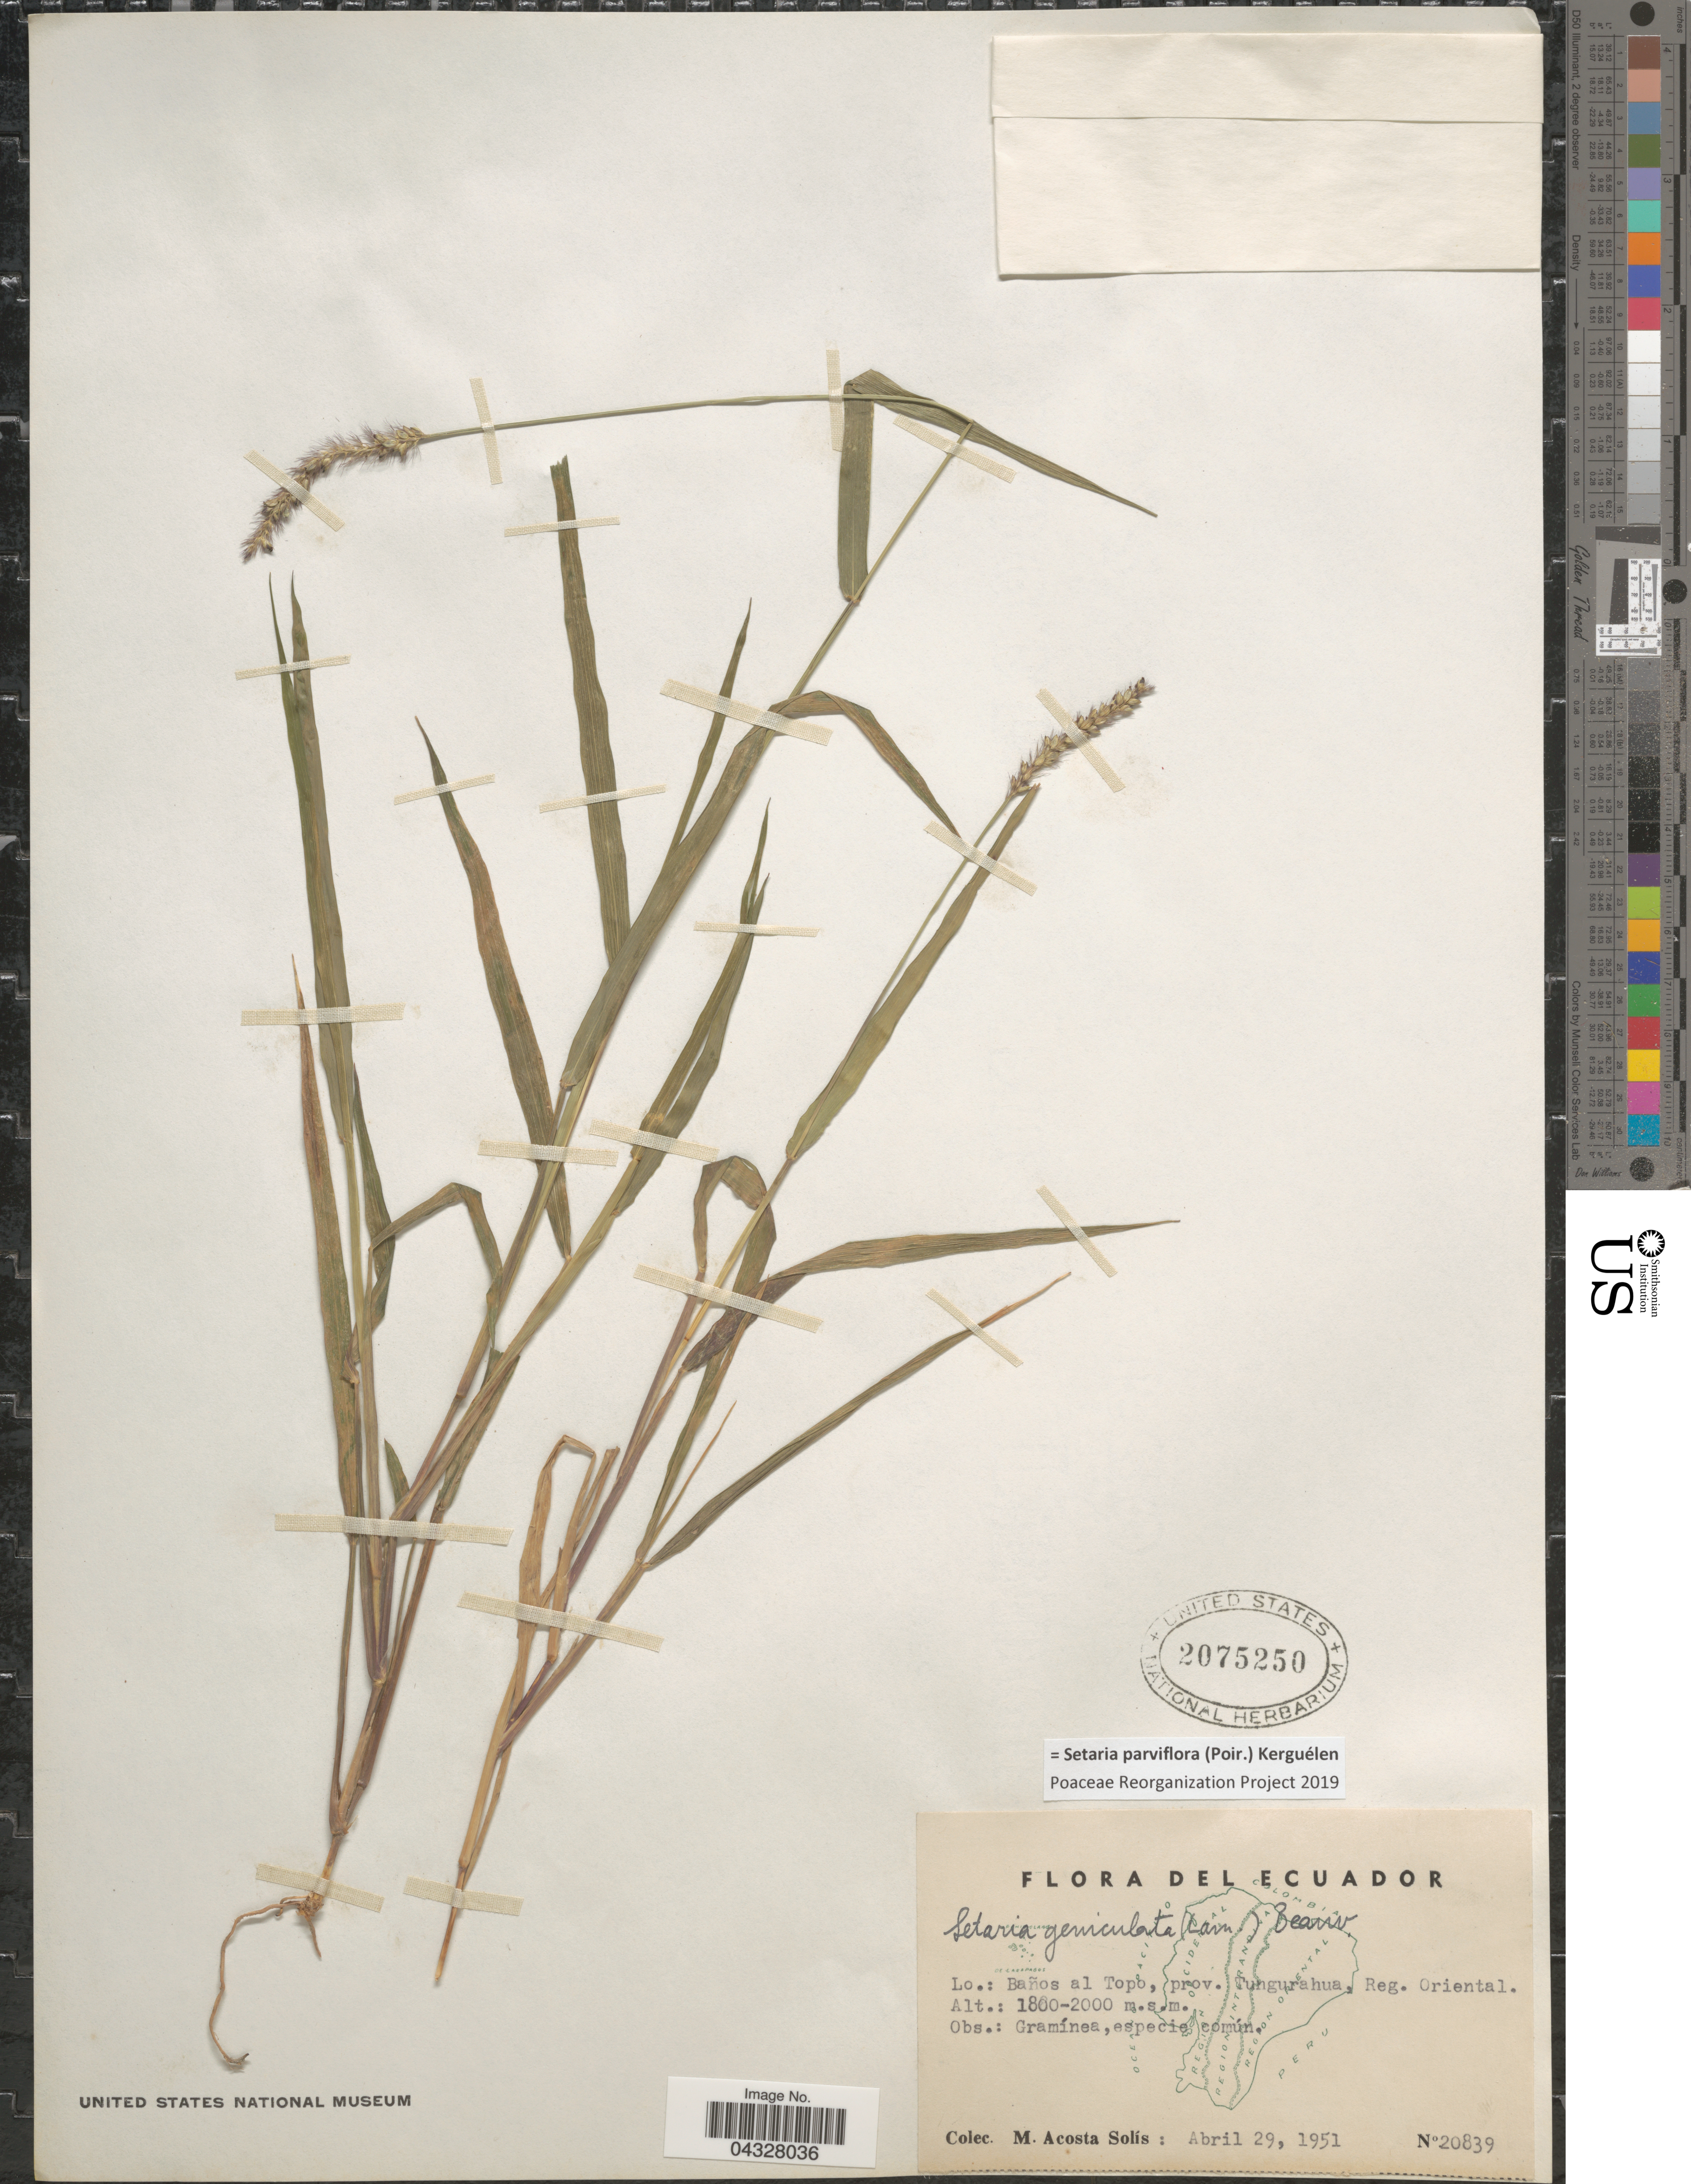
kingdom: Plantae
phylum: Tracheophyta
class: Liliopsida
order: Poales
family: Poaceae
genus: Setaria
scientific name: Setaria parviflora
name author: (Poir.) Kerguélen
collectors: M. Acosta Solis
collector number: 20839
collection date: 1951-04-29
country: Ecuador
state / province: Tungurahua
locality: Baños al Topo, Reg. Oriental.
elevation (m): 1800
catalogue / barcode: US 2075250